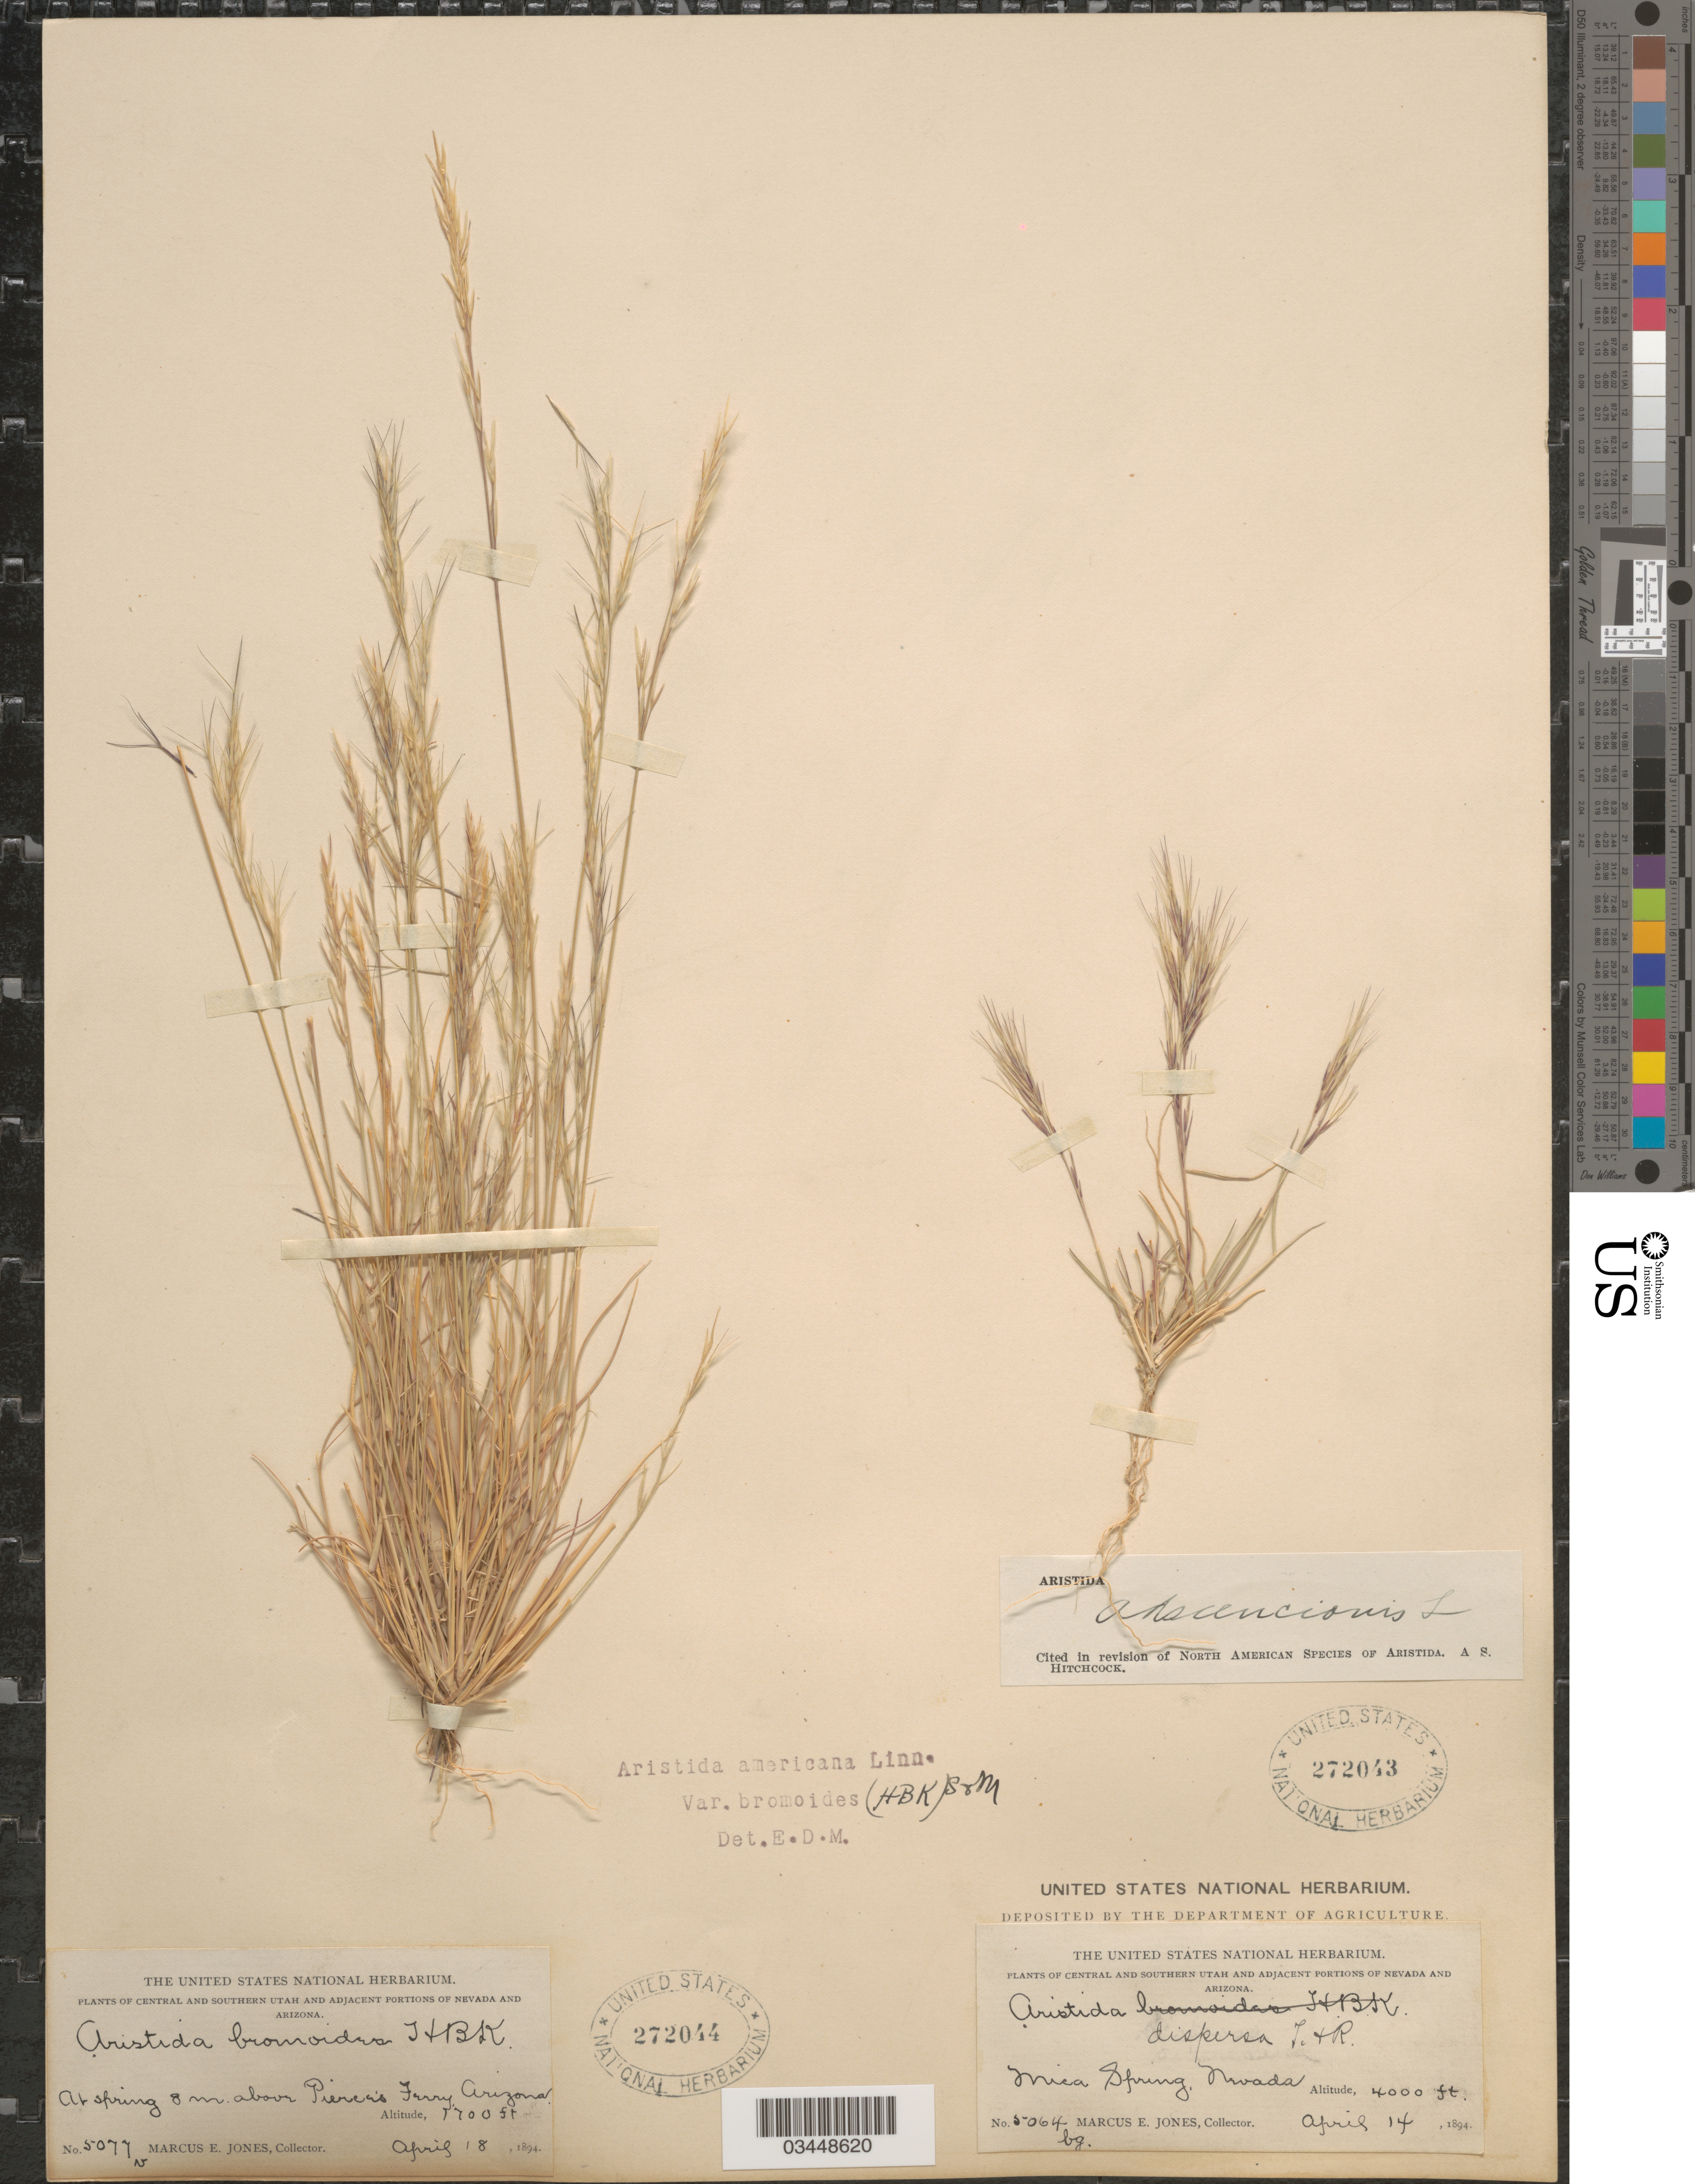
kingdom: Plantae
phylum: Tracheophyta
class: Liliopsida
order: Poales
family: Poaceae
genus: Aristida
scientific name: Aristida adscensionis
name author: L.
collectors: M. E. Jones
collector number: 5064bg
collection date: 1894-04-14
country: United States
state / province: Nevada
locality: Adjacent portions of Nevada. Mica Spring.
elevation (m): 1219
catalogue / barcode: US 272043